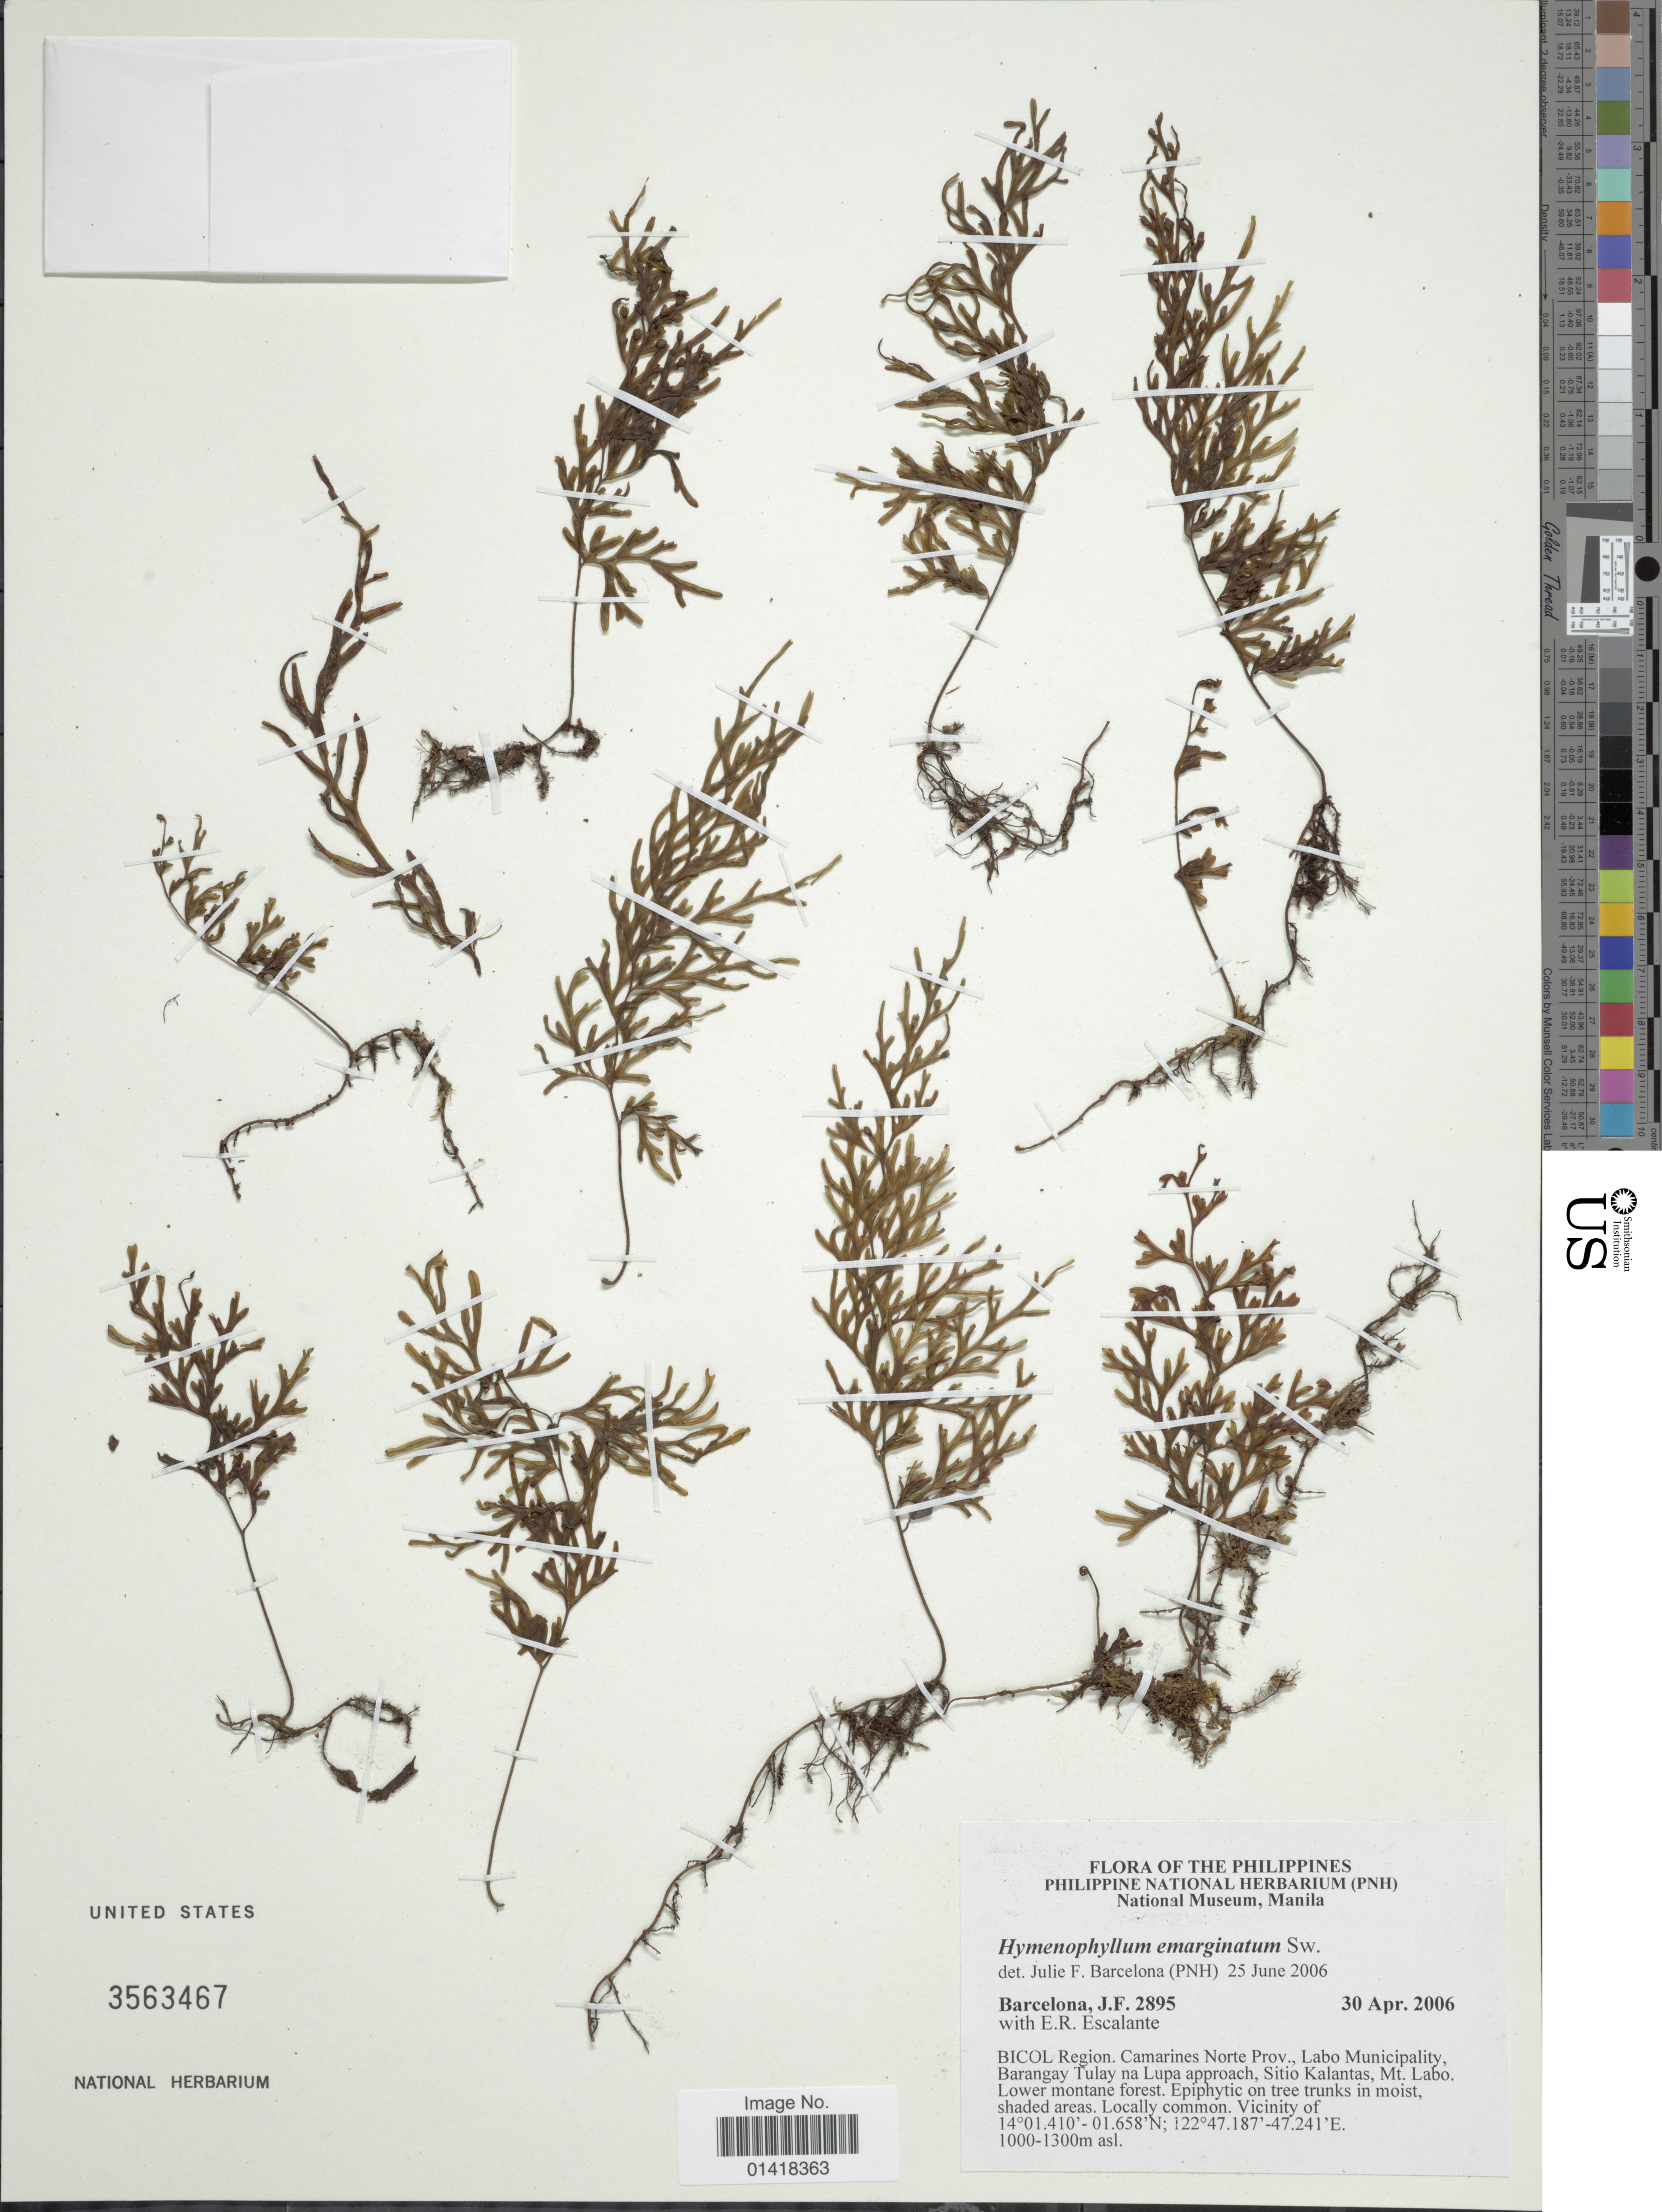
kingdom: Plantae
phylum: Tracheophyta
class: Polypodiopsida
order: Hymenophyllales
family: Hymenophyllaceae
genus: Hymenophyllum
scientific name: Hymenophyllum emarginatum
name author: Sw.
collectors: J. F. Barcelona & E. Escalante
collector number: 2895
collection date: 2006-04-30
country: Philippines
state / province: Bicol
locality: Bicol Region: Camarines Norte Prov. Labo Municipality, Barangay Tulay na Lupa approach, Sitio Kalantas, Mt. Labo. Lower montane forest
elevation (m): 1000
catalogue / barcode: US 3563467